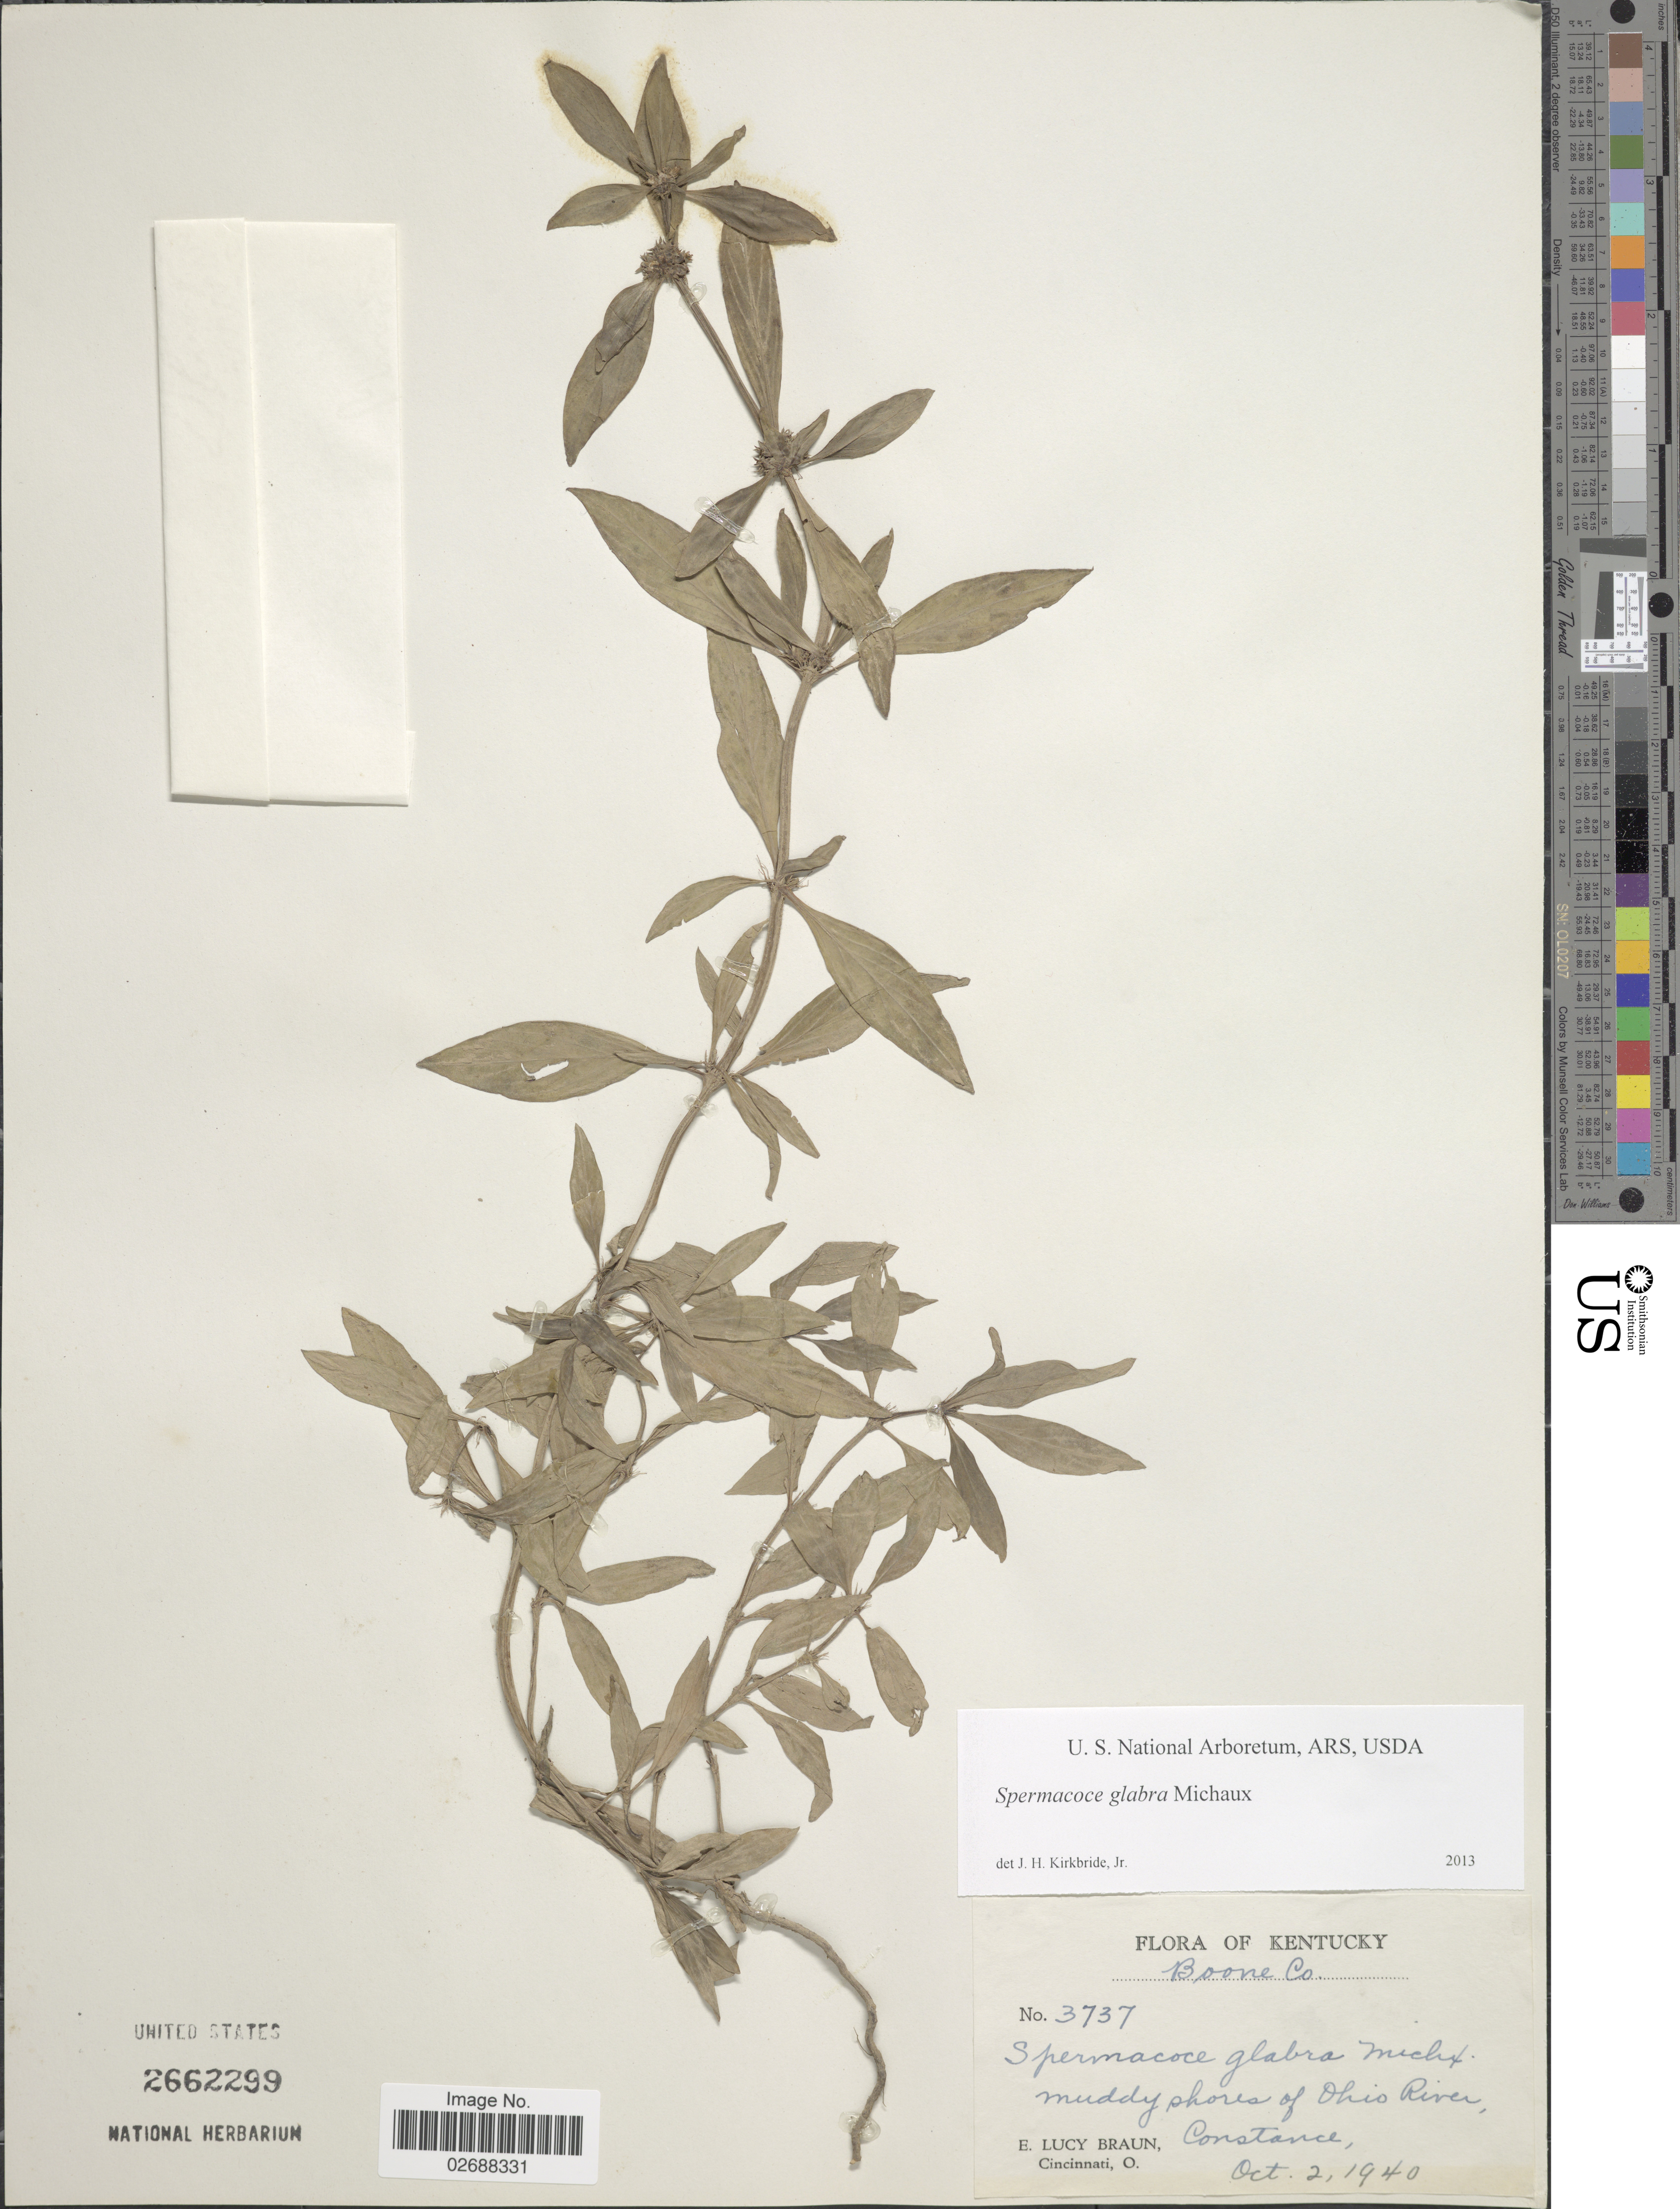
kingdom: Plantae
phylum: Tracheophyta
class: Magnoliopsida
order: Gentianales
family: Rubiaceae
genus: Spermacoce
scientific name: Spermacoce glabra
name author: Michx.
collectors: E. L. Braun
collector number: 3737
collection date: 1940-10-02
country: United States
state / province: Kentucky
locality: Muddy shores of Ohio River, Constance. Boone County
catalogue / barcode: US 2662299